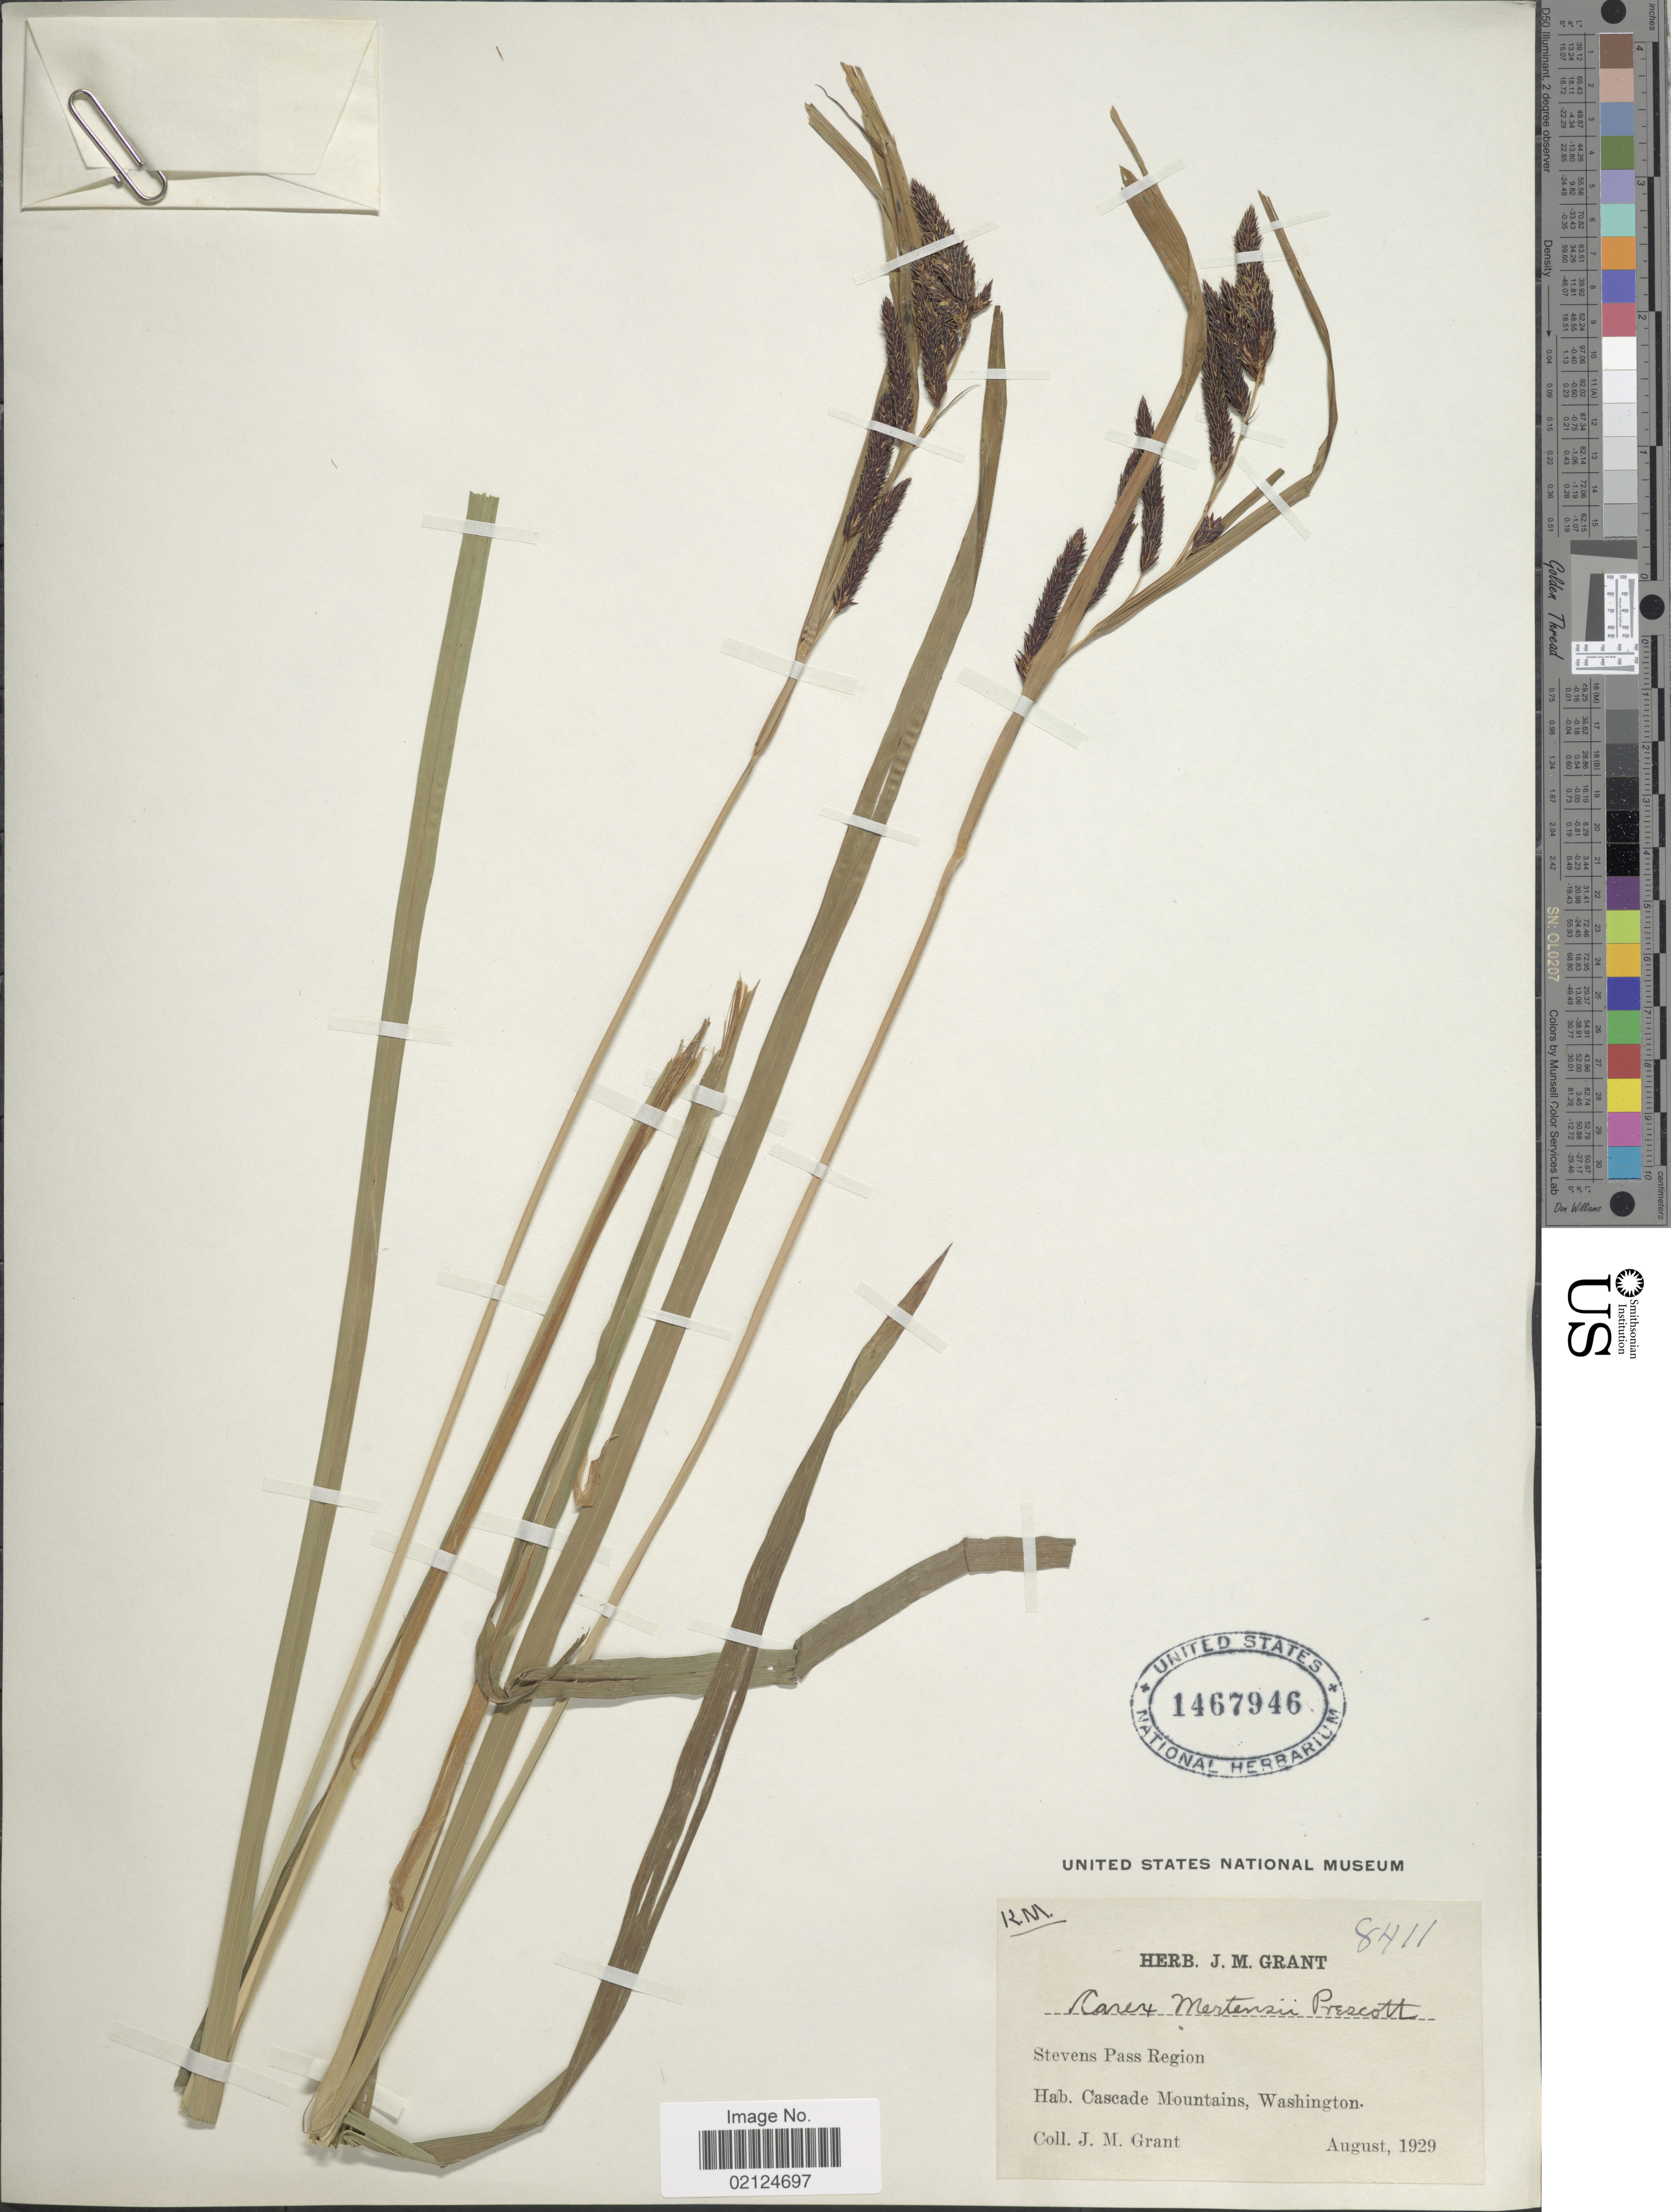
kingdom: Plantae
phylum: Tracheophyta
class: Liliopsida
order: Poales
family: Cyperaceae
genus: Carex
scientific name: Carex mertensii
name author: J.D. Prescott ex Bong.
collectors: J. M. Grant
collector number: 8411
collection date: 1929-08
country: United States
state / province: Washington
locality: Sstevens Pass Region, Cascade Mountains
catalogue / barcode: US 1467946